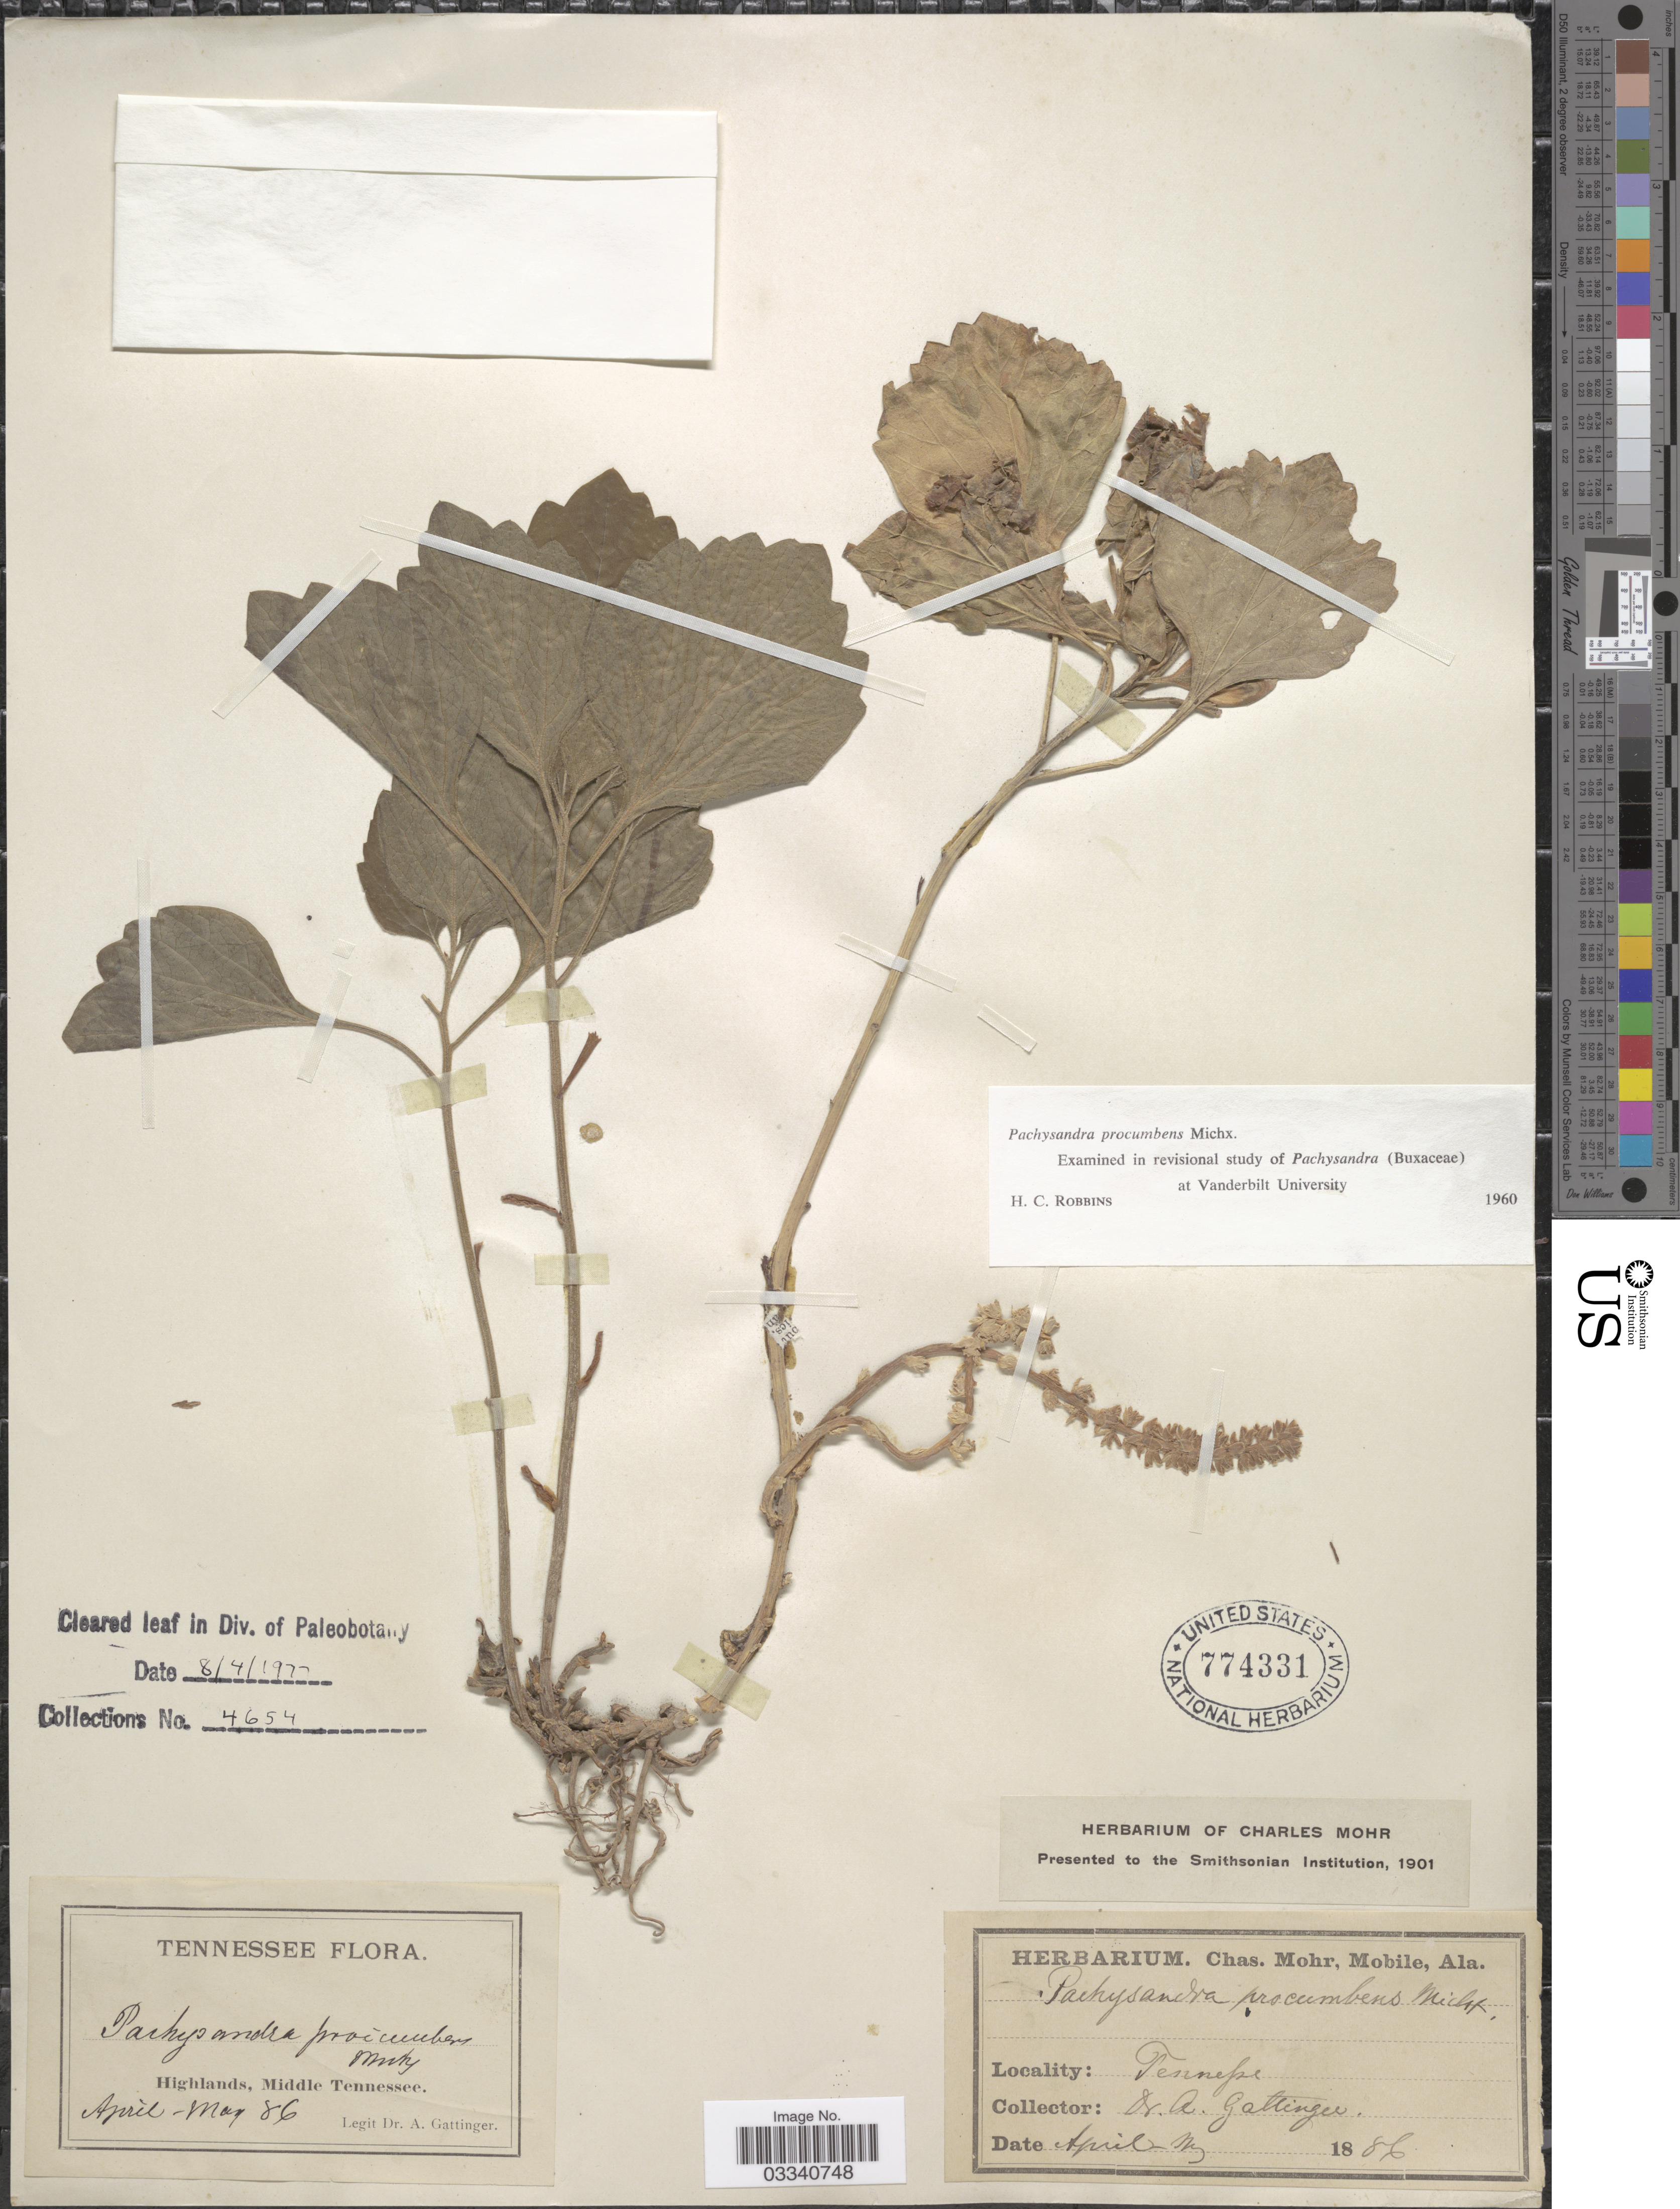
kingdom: Plantae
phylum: Tracheophyta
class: Magnoliopsida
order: Buxales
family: Buxaceae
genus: Pachysandra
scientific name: Pachysandra procumbens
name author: Michx.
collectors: A. Gattinger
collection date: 1886-04/1886-05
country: United States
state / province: Tennessee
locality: Highlands, Middle Tennessee.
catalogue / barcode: US 774331